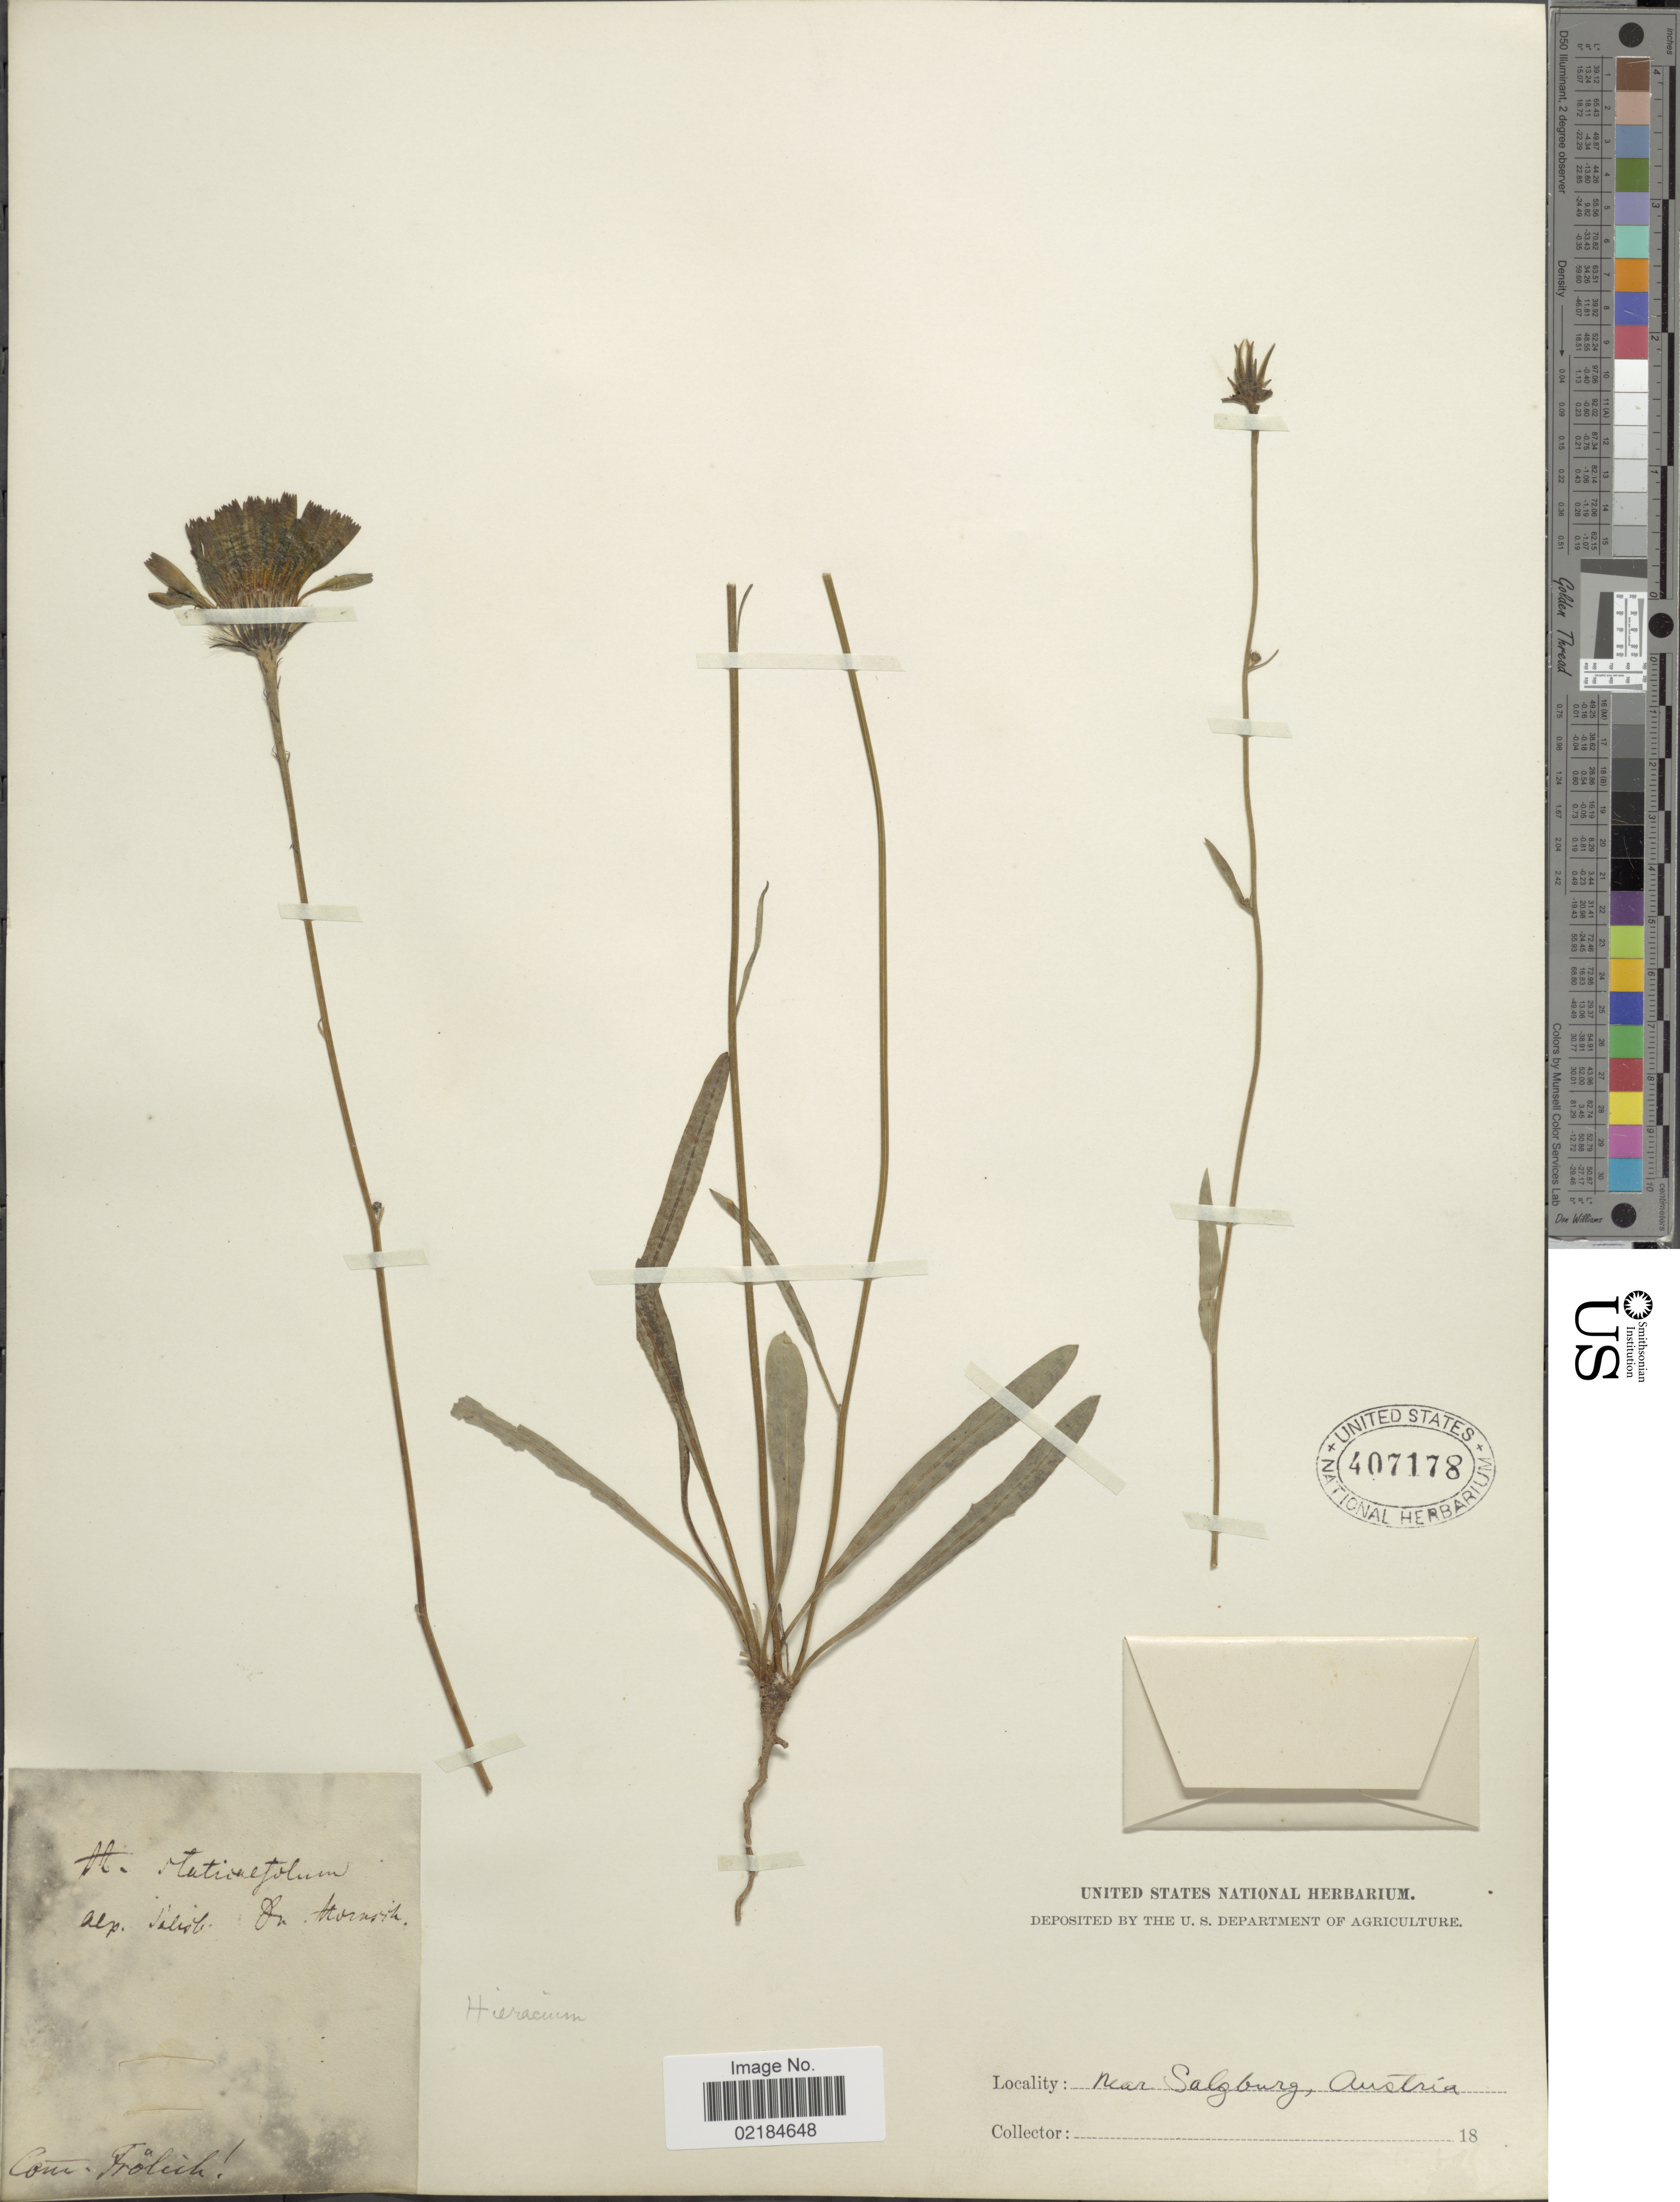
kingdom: Plantae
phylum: Tracheophyta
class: Magnoliopsida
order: Asterales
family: Asteraceae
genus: Hieracium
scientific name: Hieracium repandulare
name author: Druce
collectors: Frolich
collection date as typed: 18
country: Austria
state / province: Salzburg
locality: Near Salzburg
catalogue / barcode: US 407178